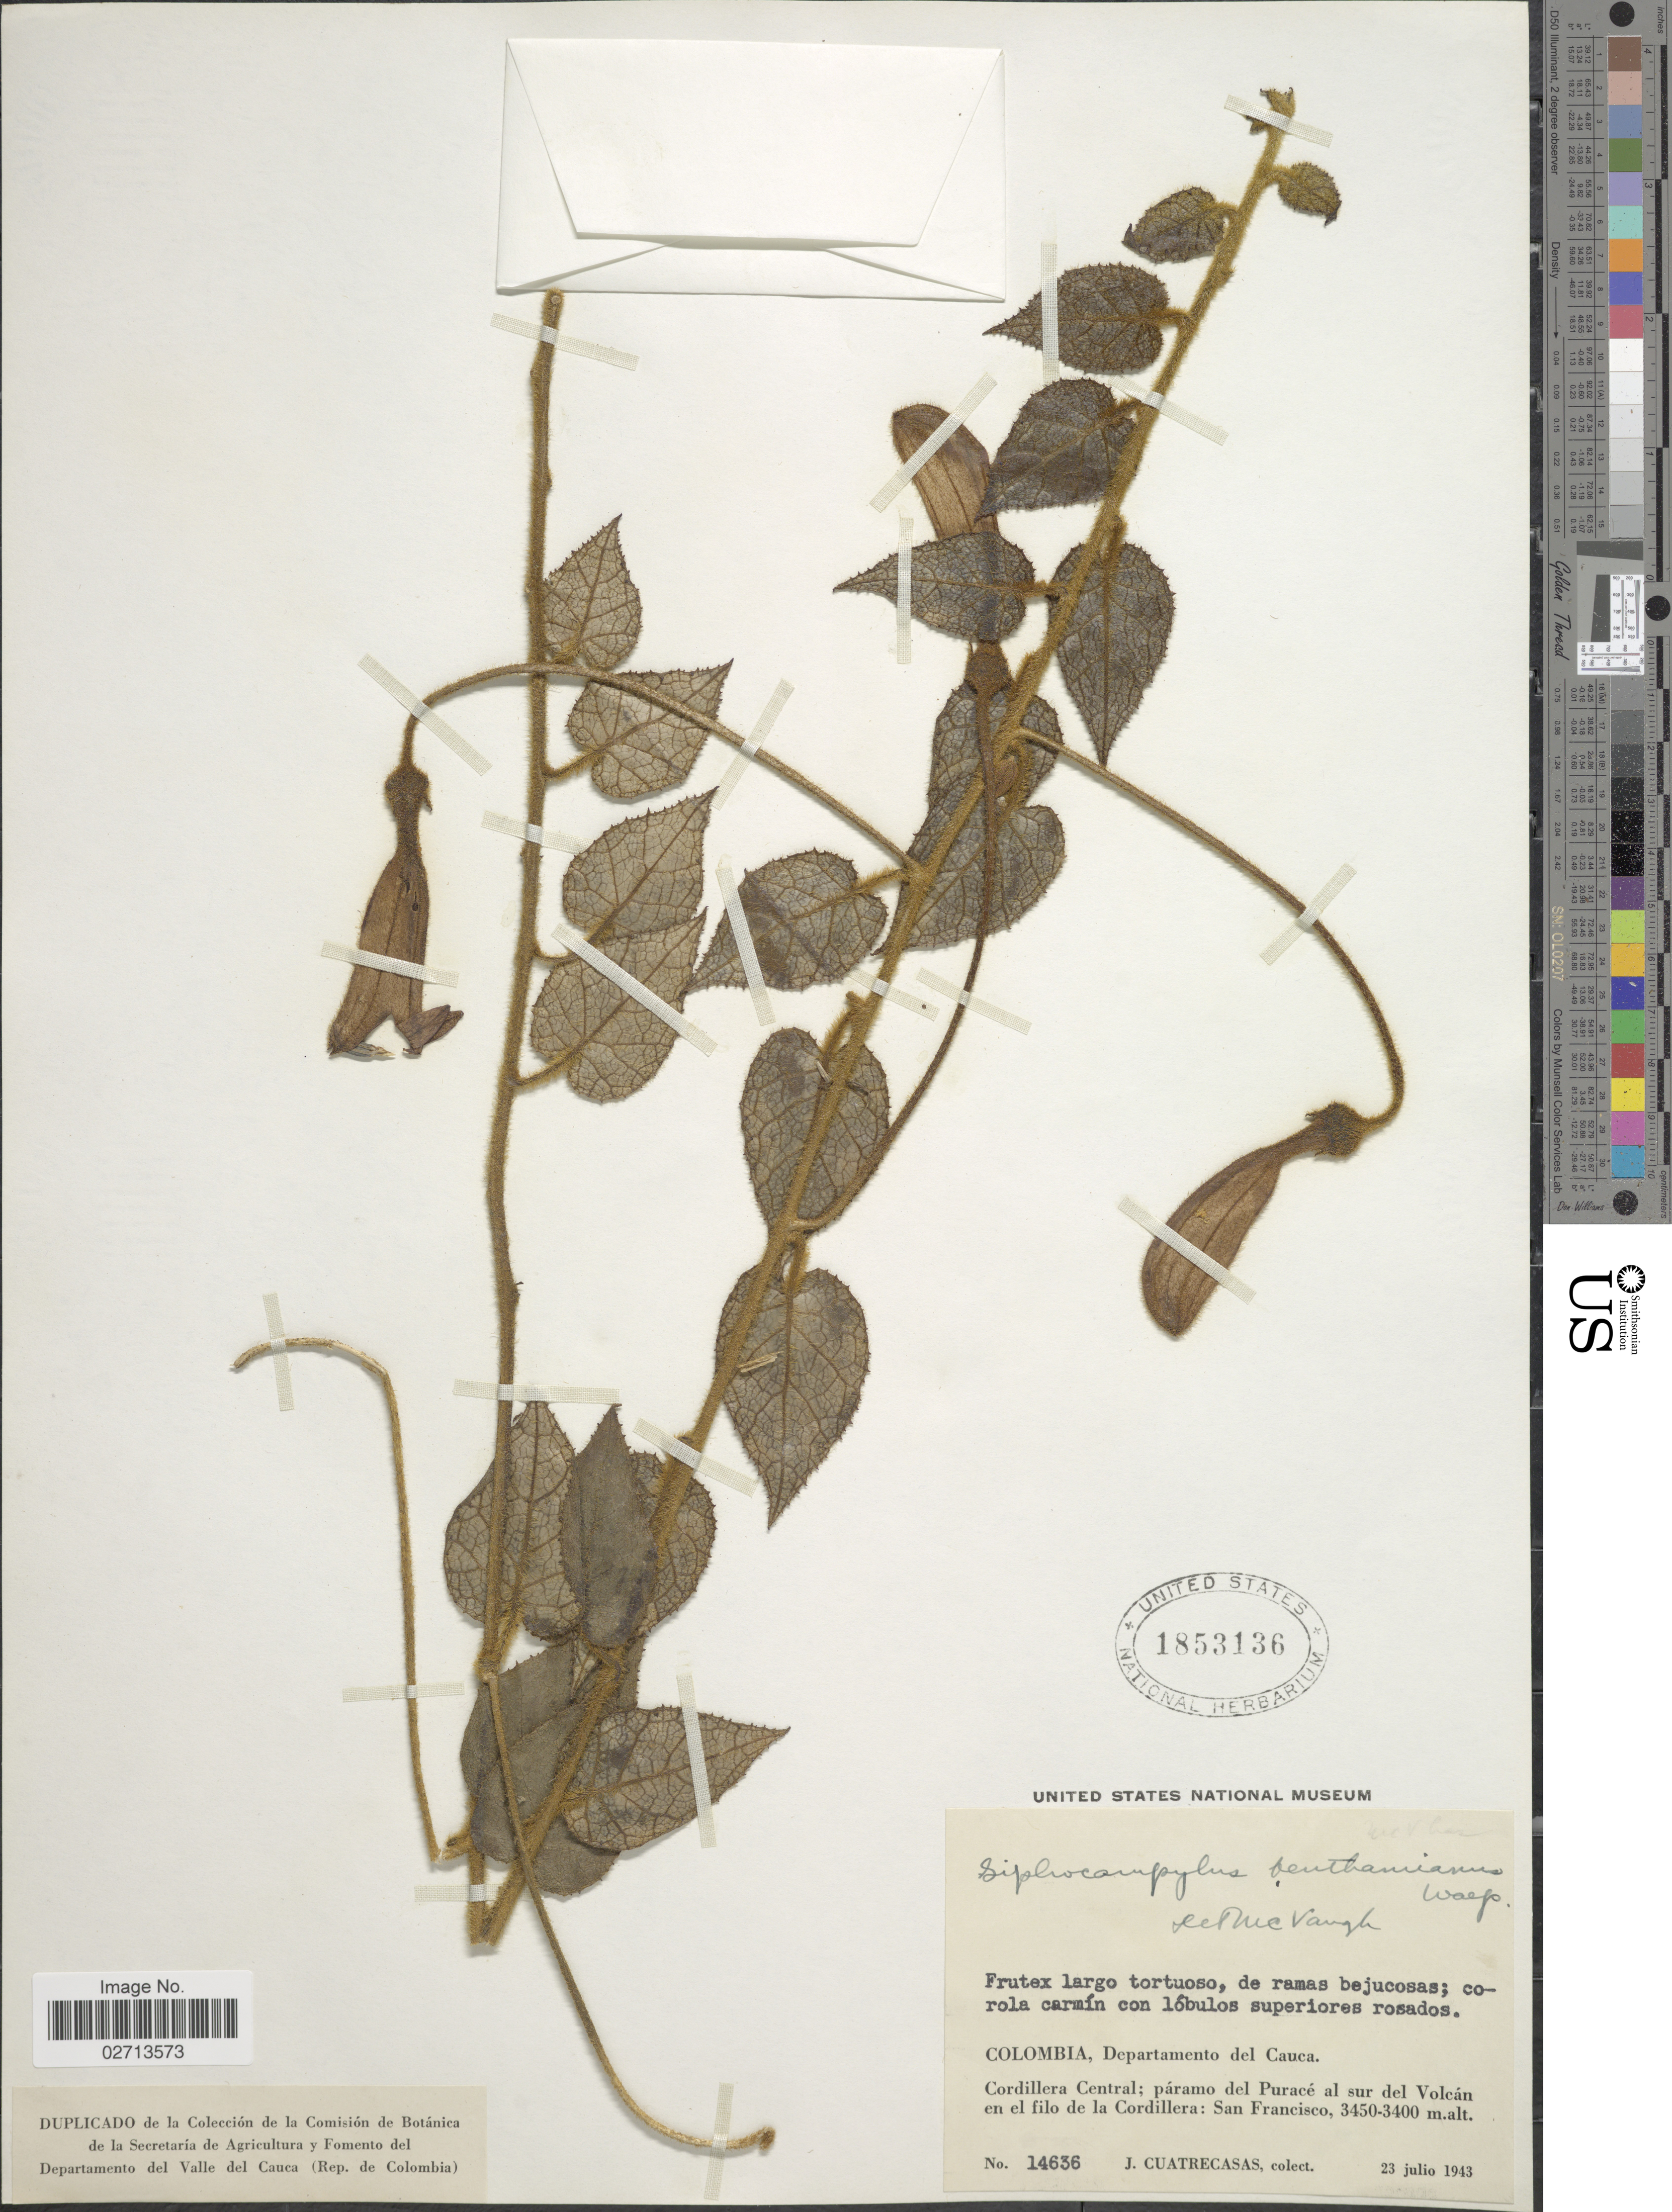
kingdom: Plantae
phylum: Tracheophyta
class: Magnoliopsida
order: Asterales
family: Campanulaceae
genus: Siphocampylus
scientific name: Siphocampylus benthamianus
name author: Walp.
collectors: J. Cuatrecasas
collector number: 14636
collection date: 1943-07-23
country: Colombia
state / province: Cauca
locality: Departamento del Cauca. Cordillera Central; paramo del Purace al sur del Volcan en el filo de la Cordillera: San Francisco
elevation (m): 3400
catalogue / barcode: US 1853136